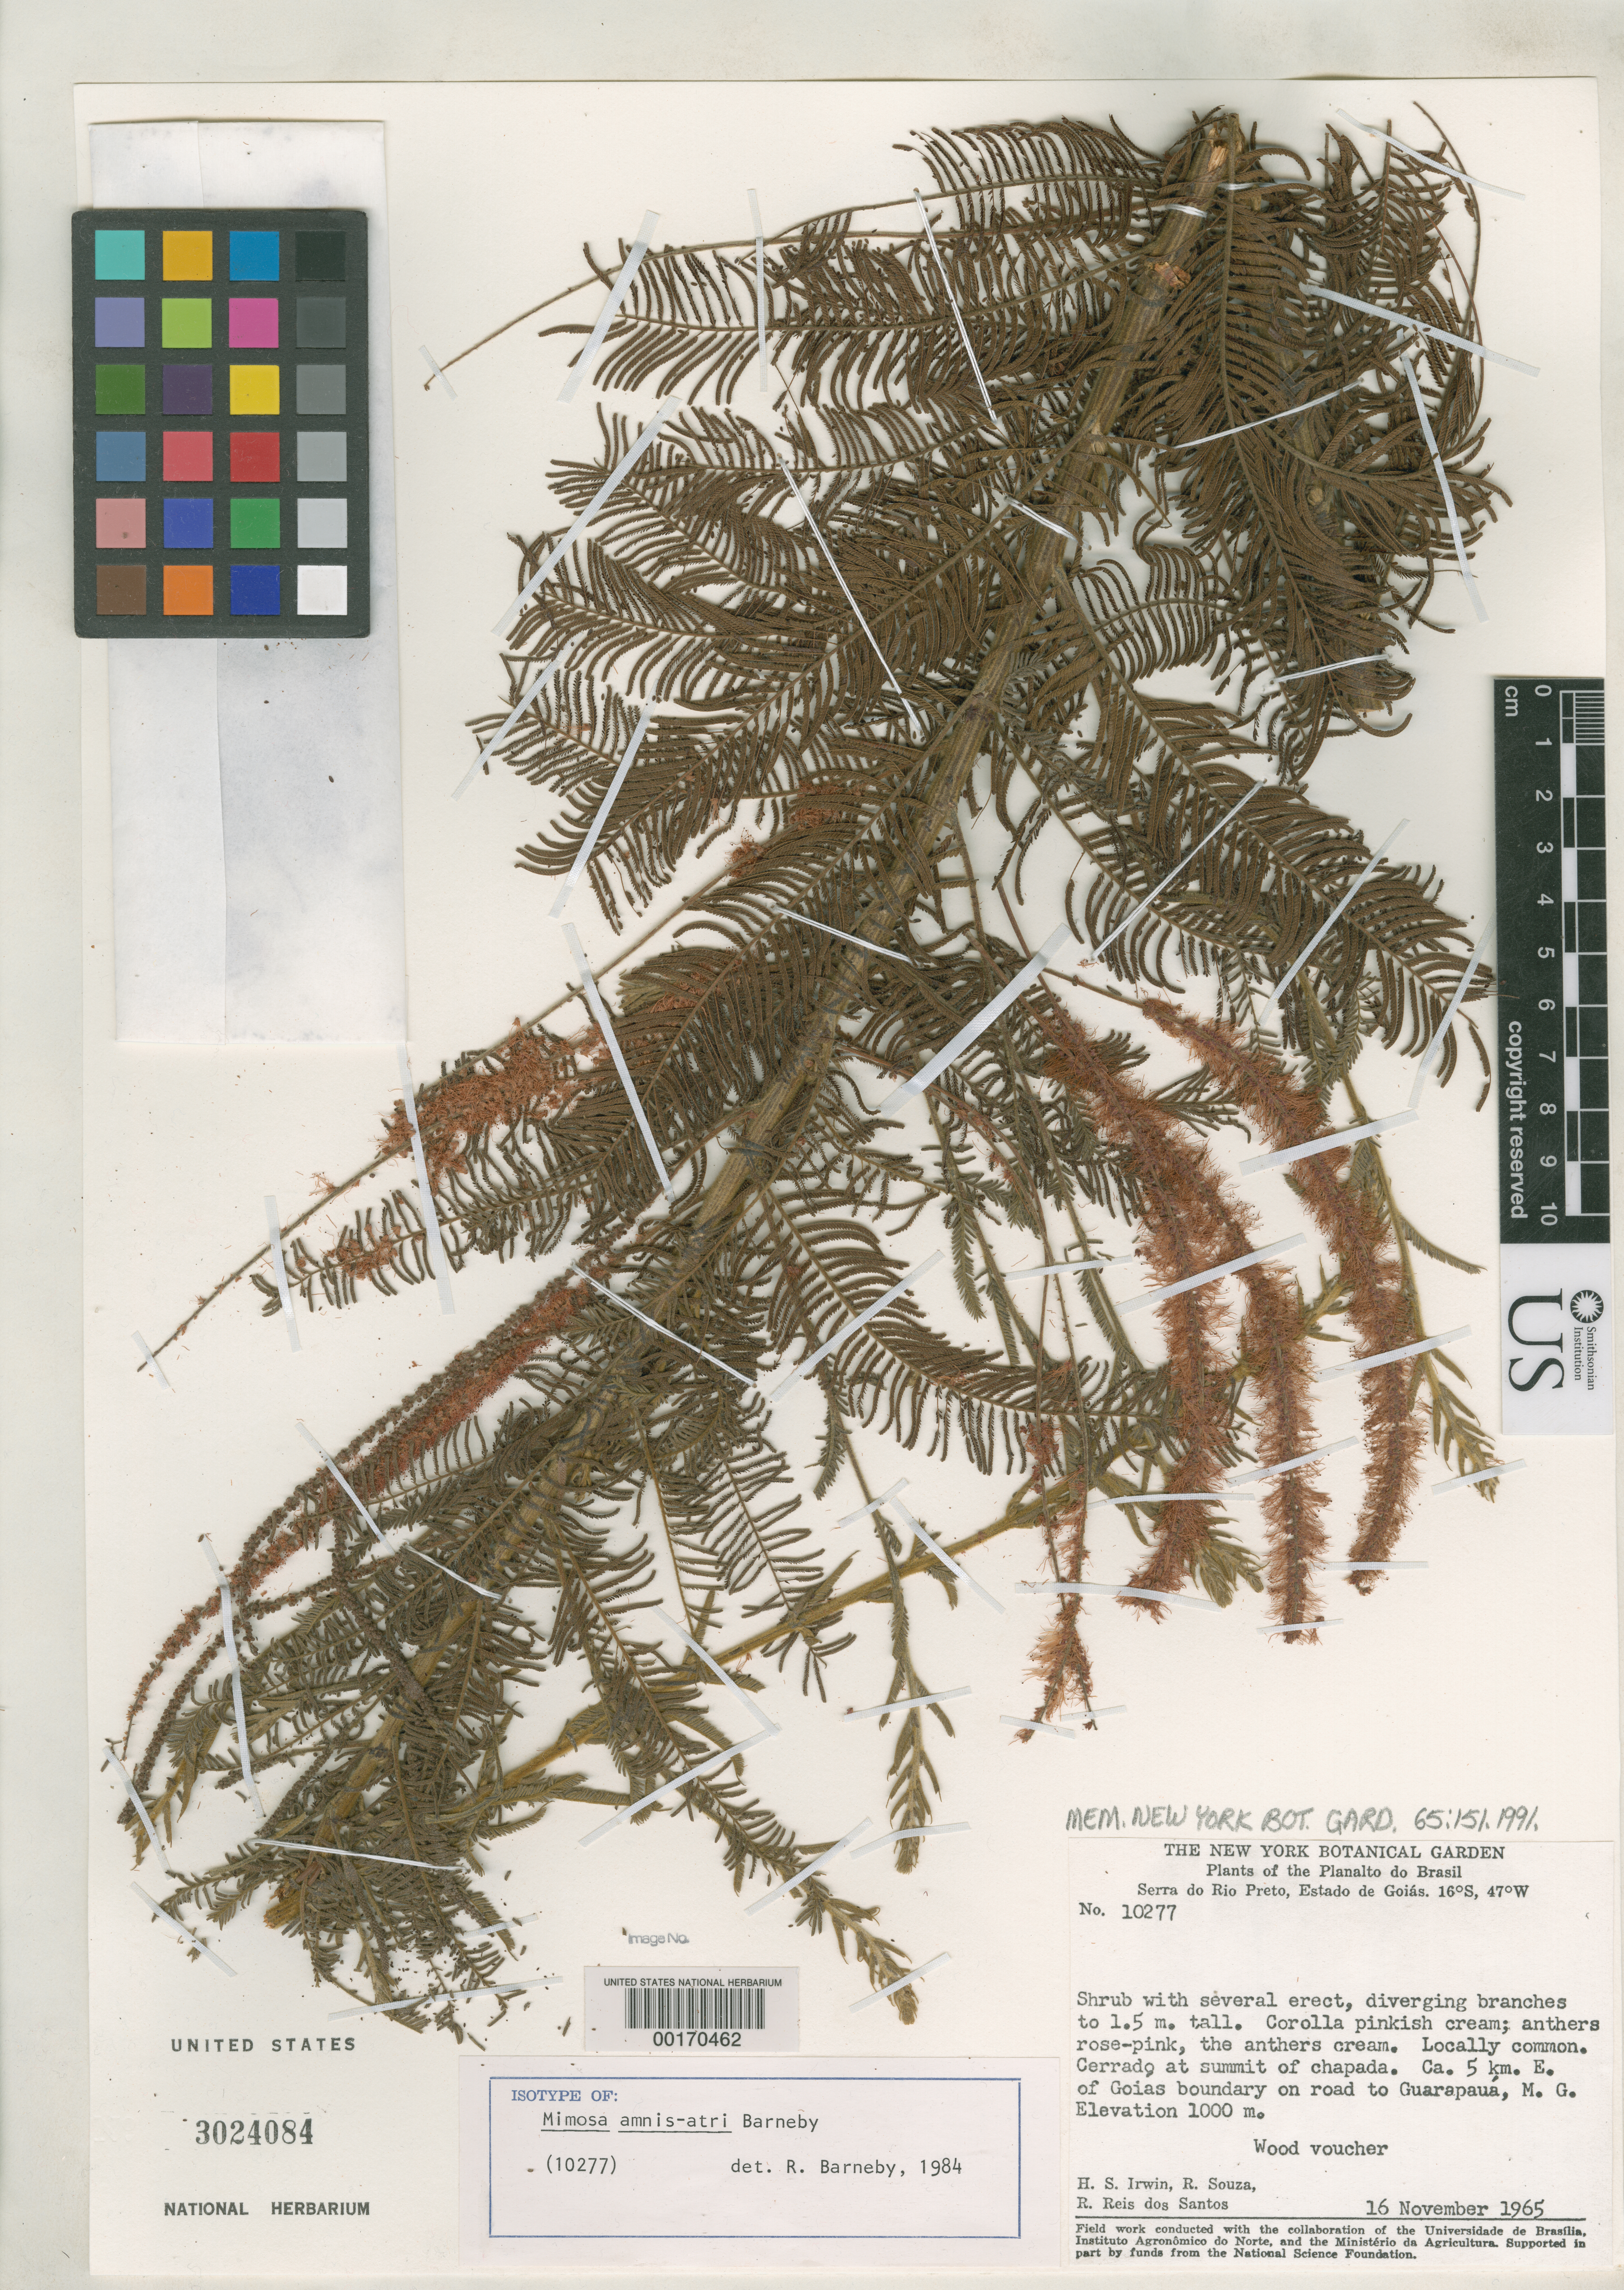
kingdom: Plantae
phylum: Tracheophyta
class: Magnoliopsida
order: Fabales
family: Fabaceae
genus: Mimosa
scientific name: Mimosa amnis-atri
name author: Barneby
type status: Isotype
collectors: H. Irwin, R. G. P. Santos & R. Souza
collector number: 10277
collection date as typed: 16 Nov 1965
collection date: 1965-11-16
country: Brazil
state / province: Goiás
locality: Serra do Preto, ca. 5 km E of Goias boundary on road to Guarapaua.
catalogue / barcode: US 3024084